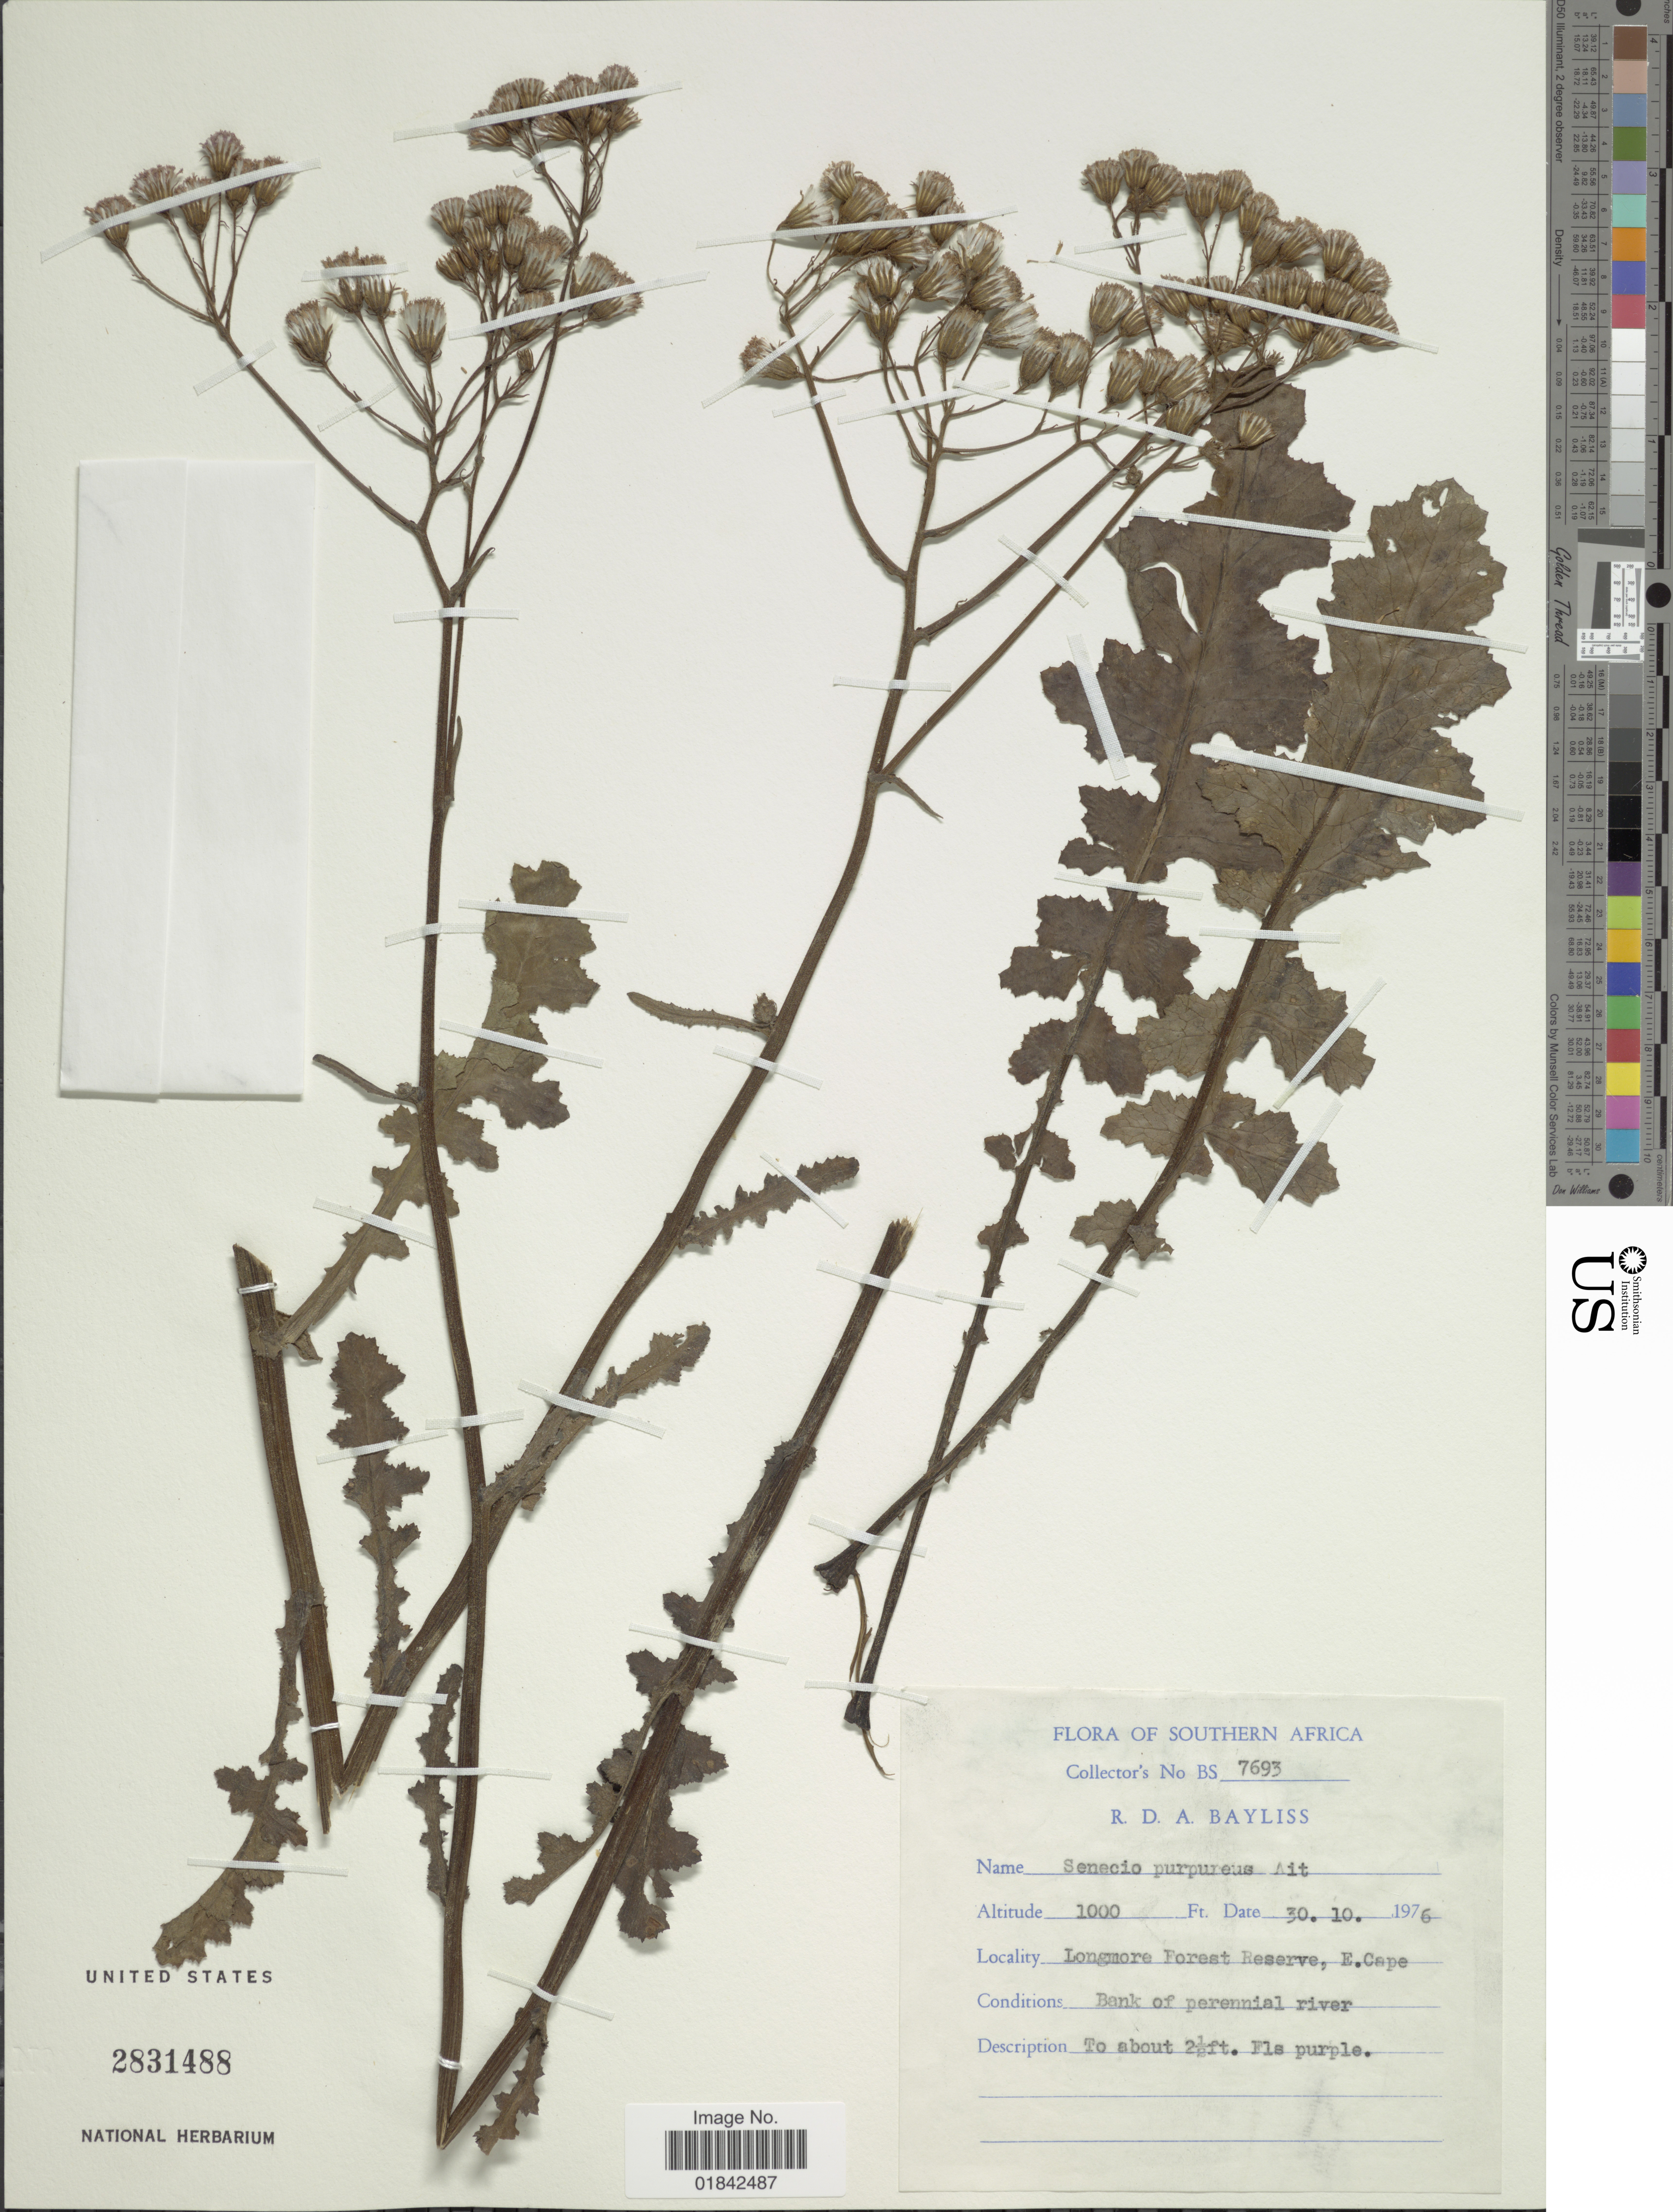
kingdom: Plantae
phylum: Tracheophyta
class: Magnoliopsida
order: Asterales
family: Asteraceae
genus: Senecio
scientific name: Senecio purpureus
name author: L.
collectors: R. Bayliss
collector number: BS 7693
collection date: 1976-10-30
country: South Africa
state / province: Eastern Cape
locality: Longmore Forest Reserve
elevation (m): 305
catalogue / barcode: US 2831488